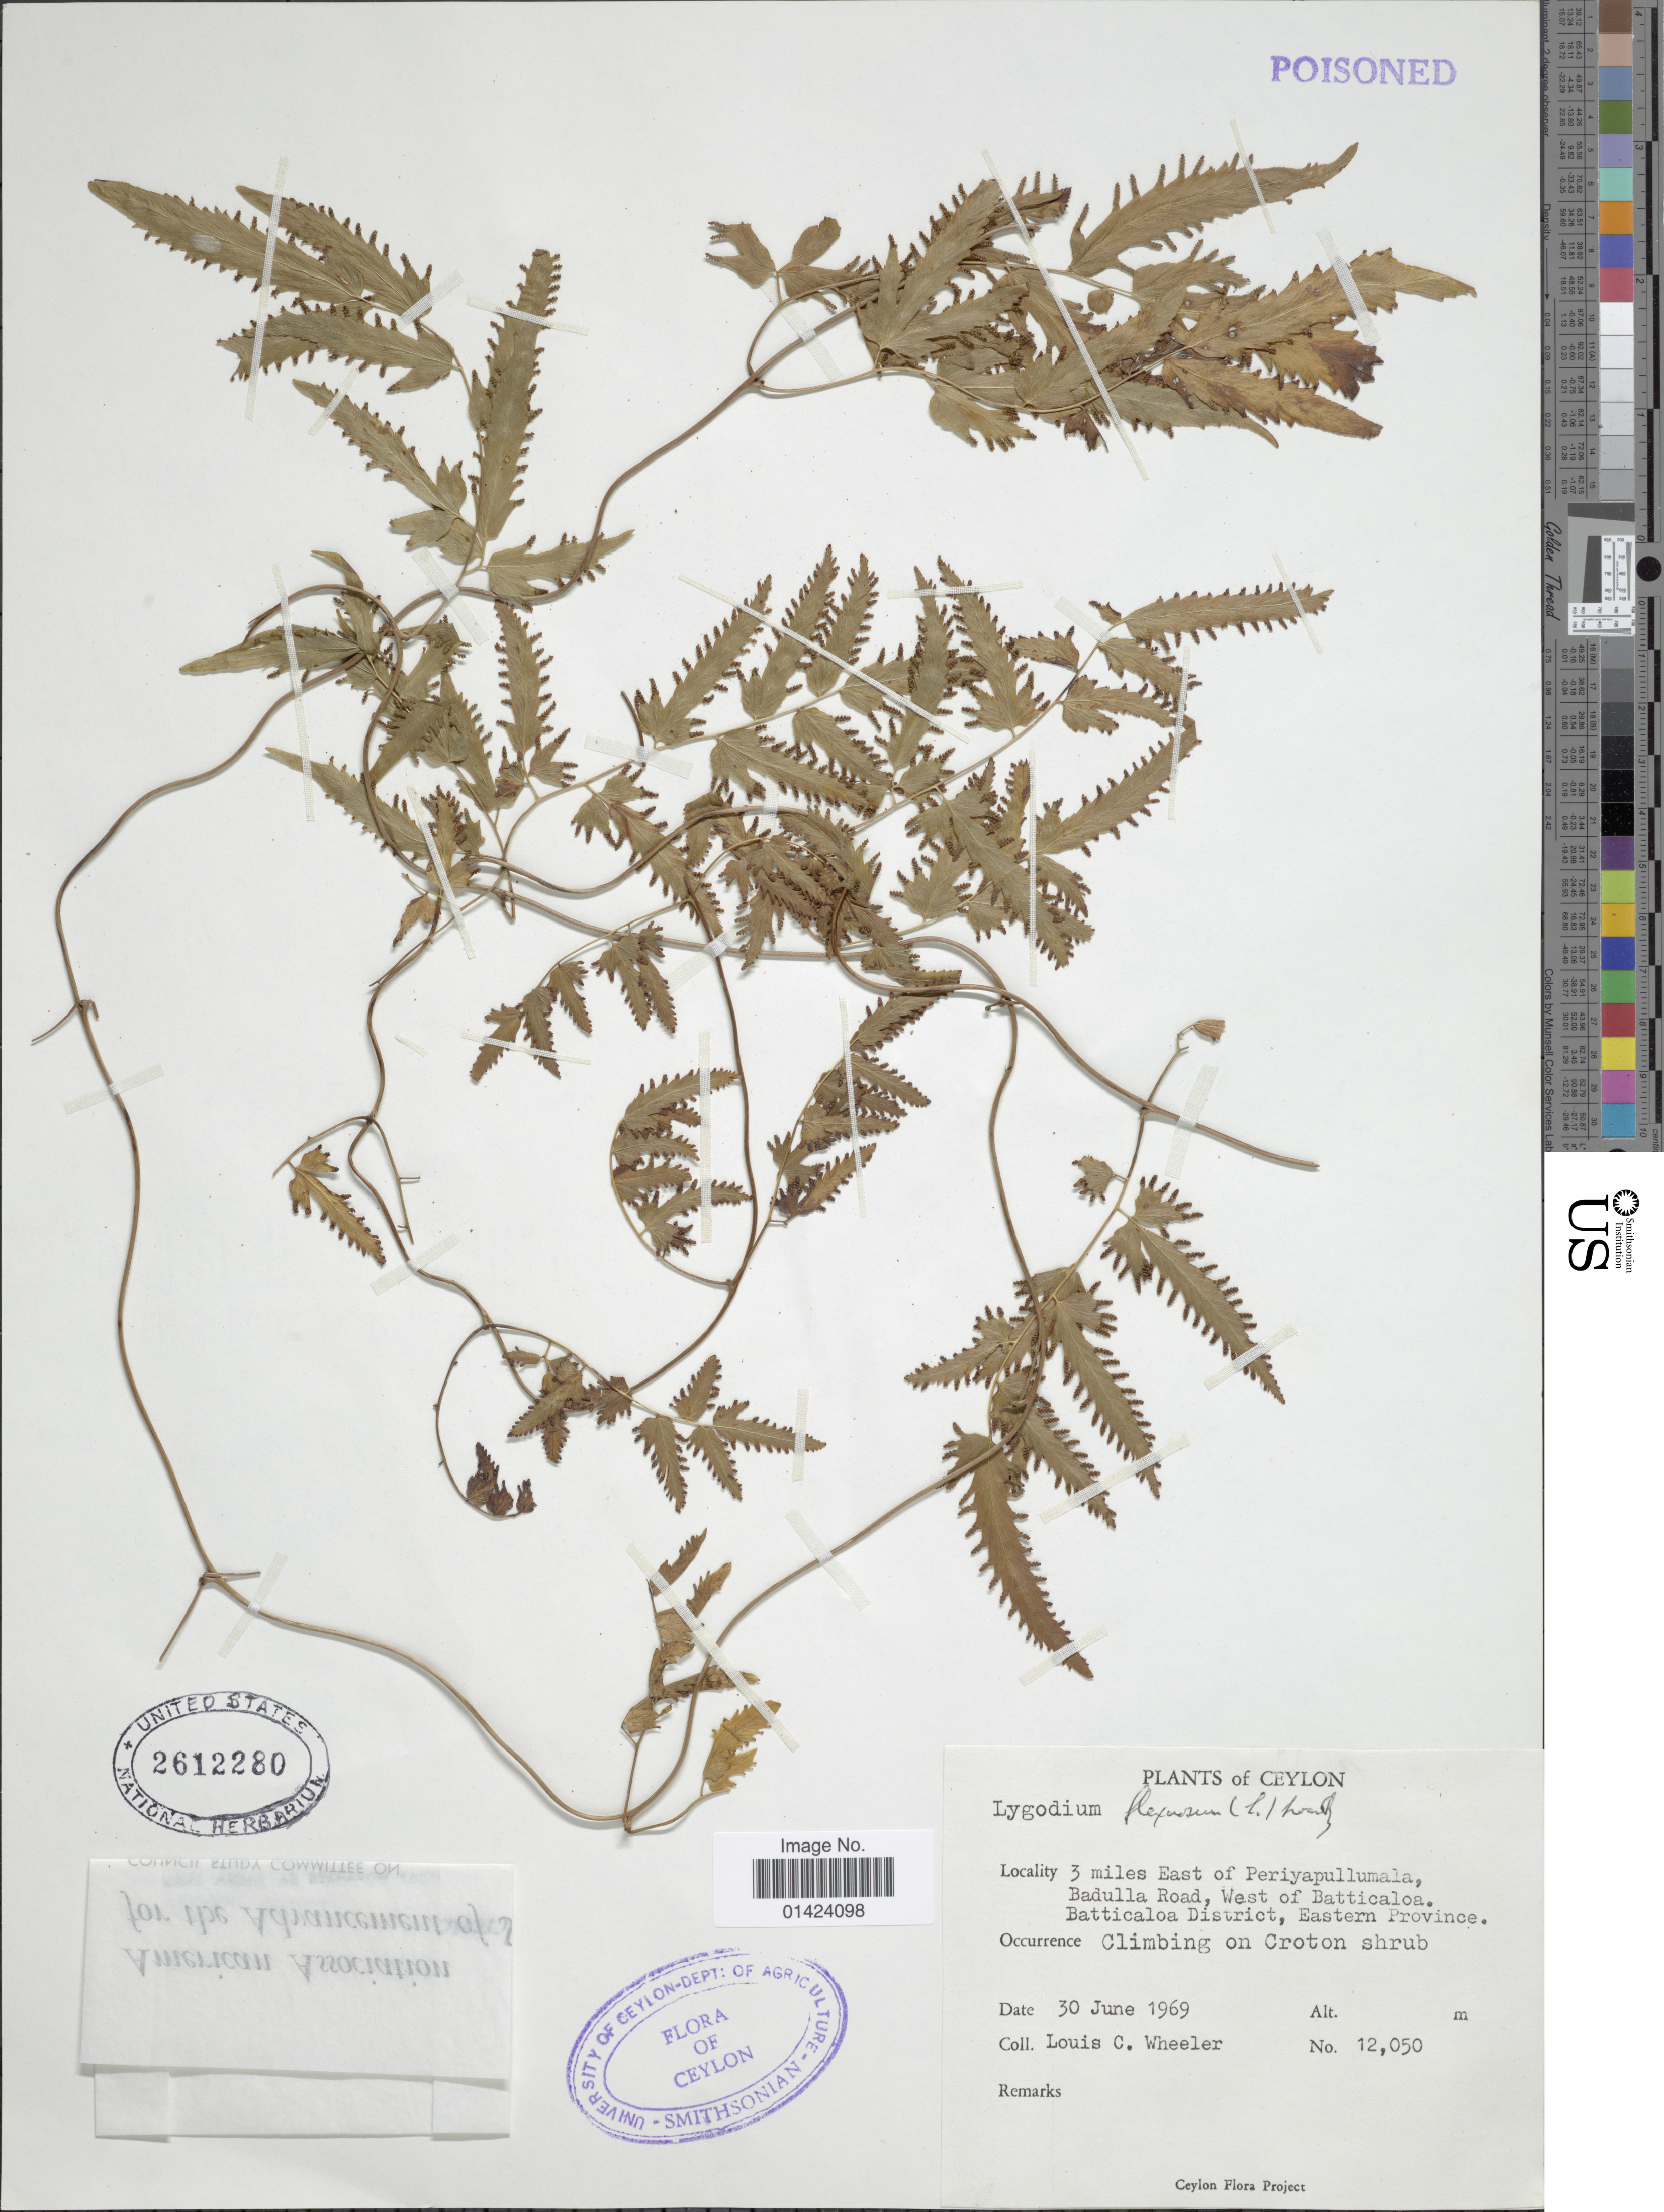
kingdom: Plantae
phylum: Tracheophyta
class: Polypodiopsida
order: Schizaeales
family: Lygodiaceae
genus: Lygodium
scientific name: Lygodium flexuosum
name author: Sw.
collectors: L. C. Wheeler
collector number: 12050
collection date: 1969-06-30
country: Sri Lanka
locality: Ceylon, 3miles East of Periyapullumala, Badulla Road, West of Batticaloa, Batticaloa District, Eastern province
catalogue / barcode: US 2612280